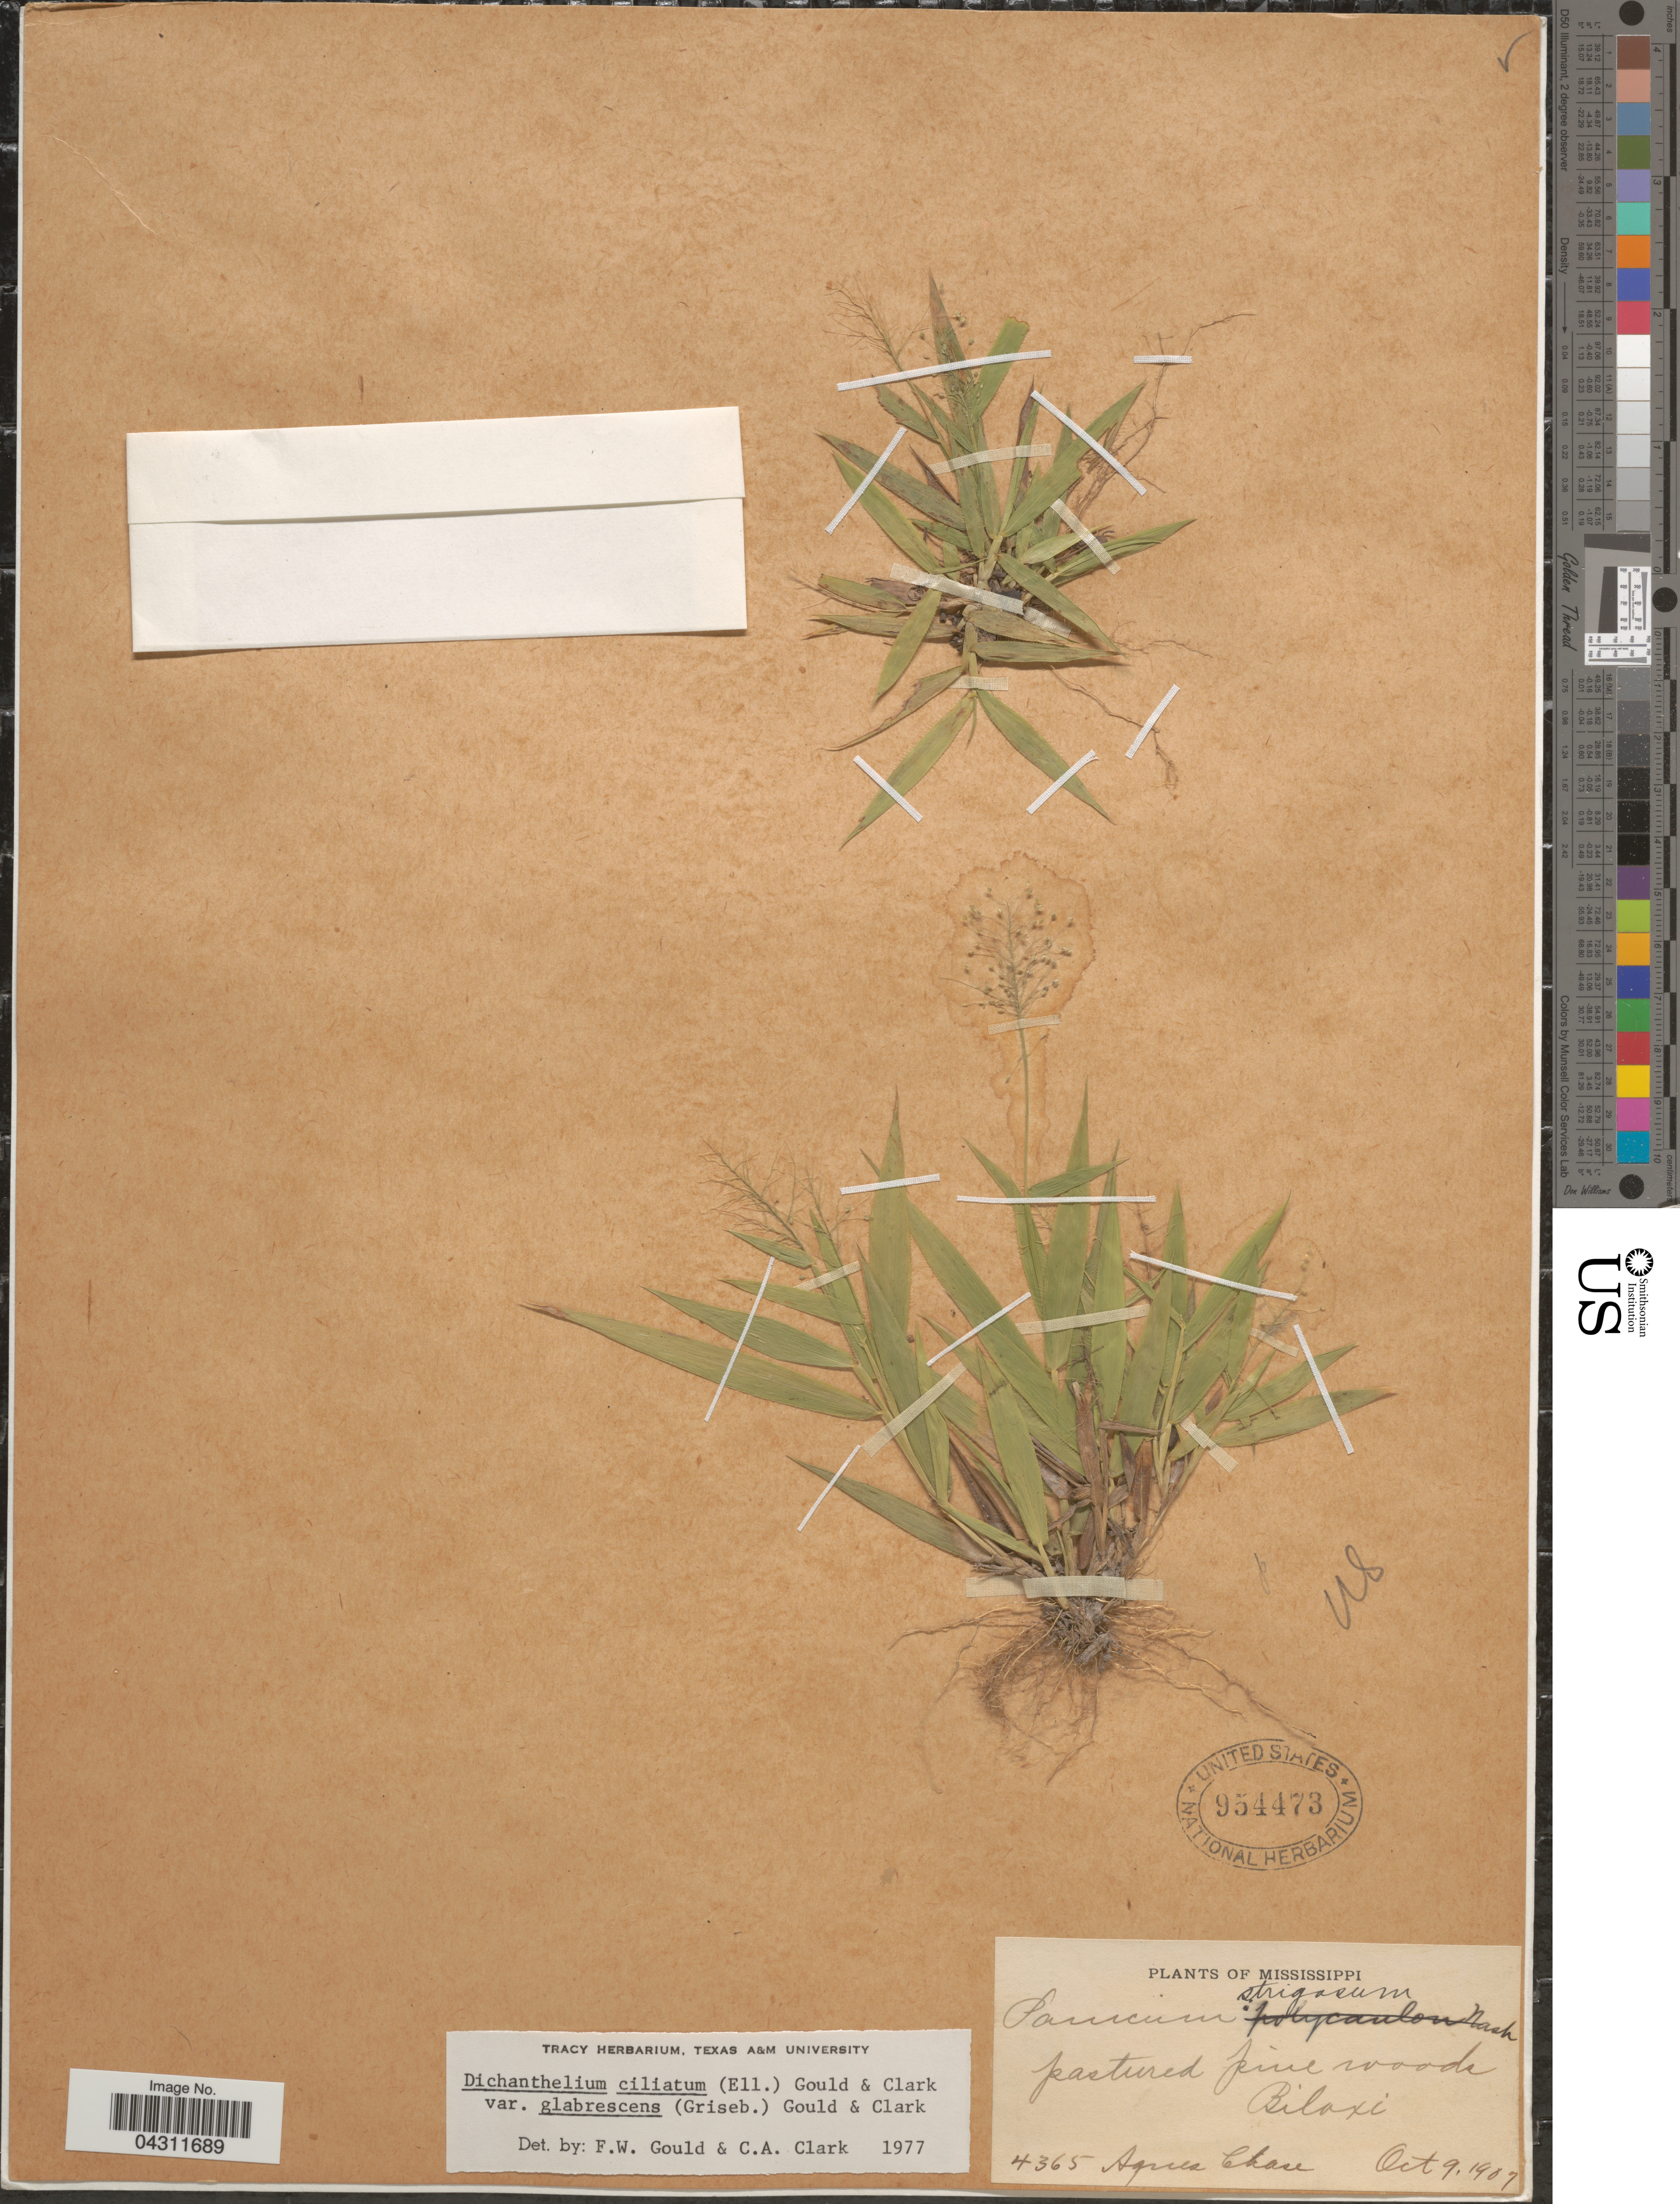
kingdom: Plantae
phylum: Tracheophyta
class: Liliopsida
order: Poales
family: Poaceae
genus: Dichanthelium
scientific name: Dichanthelium strigosum var. glabrescens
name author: (Griseb.) Freckmann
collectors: A. Chase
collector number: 4365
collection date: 1907-10-09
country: United States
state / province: Mississippi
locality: Pastured pine woods Biloxi.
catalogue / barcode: US 954473